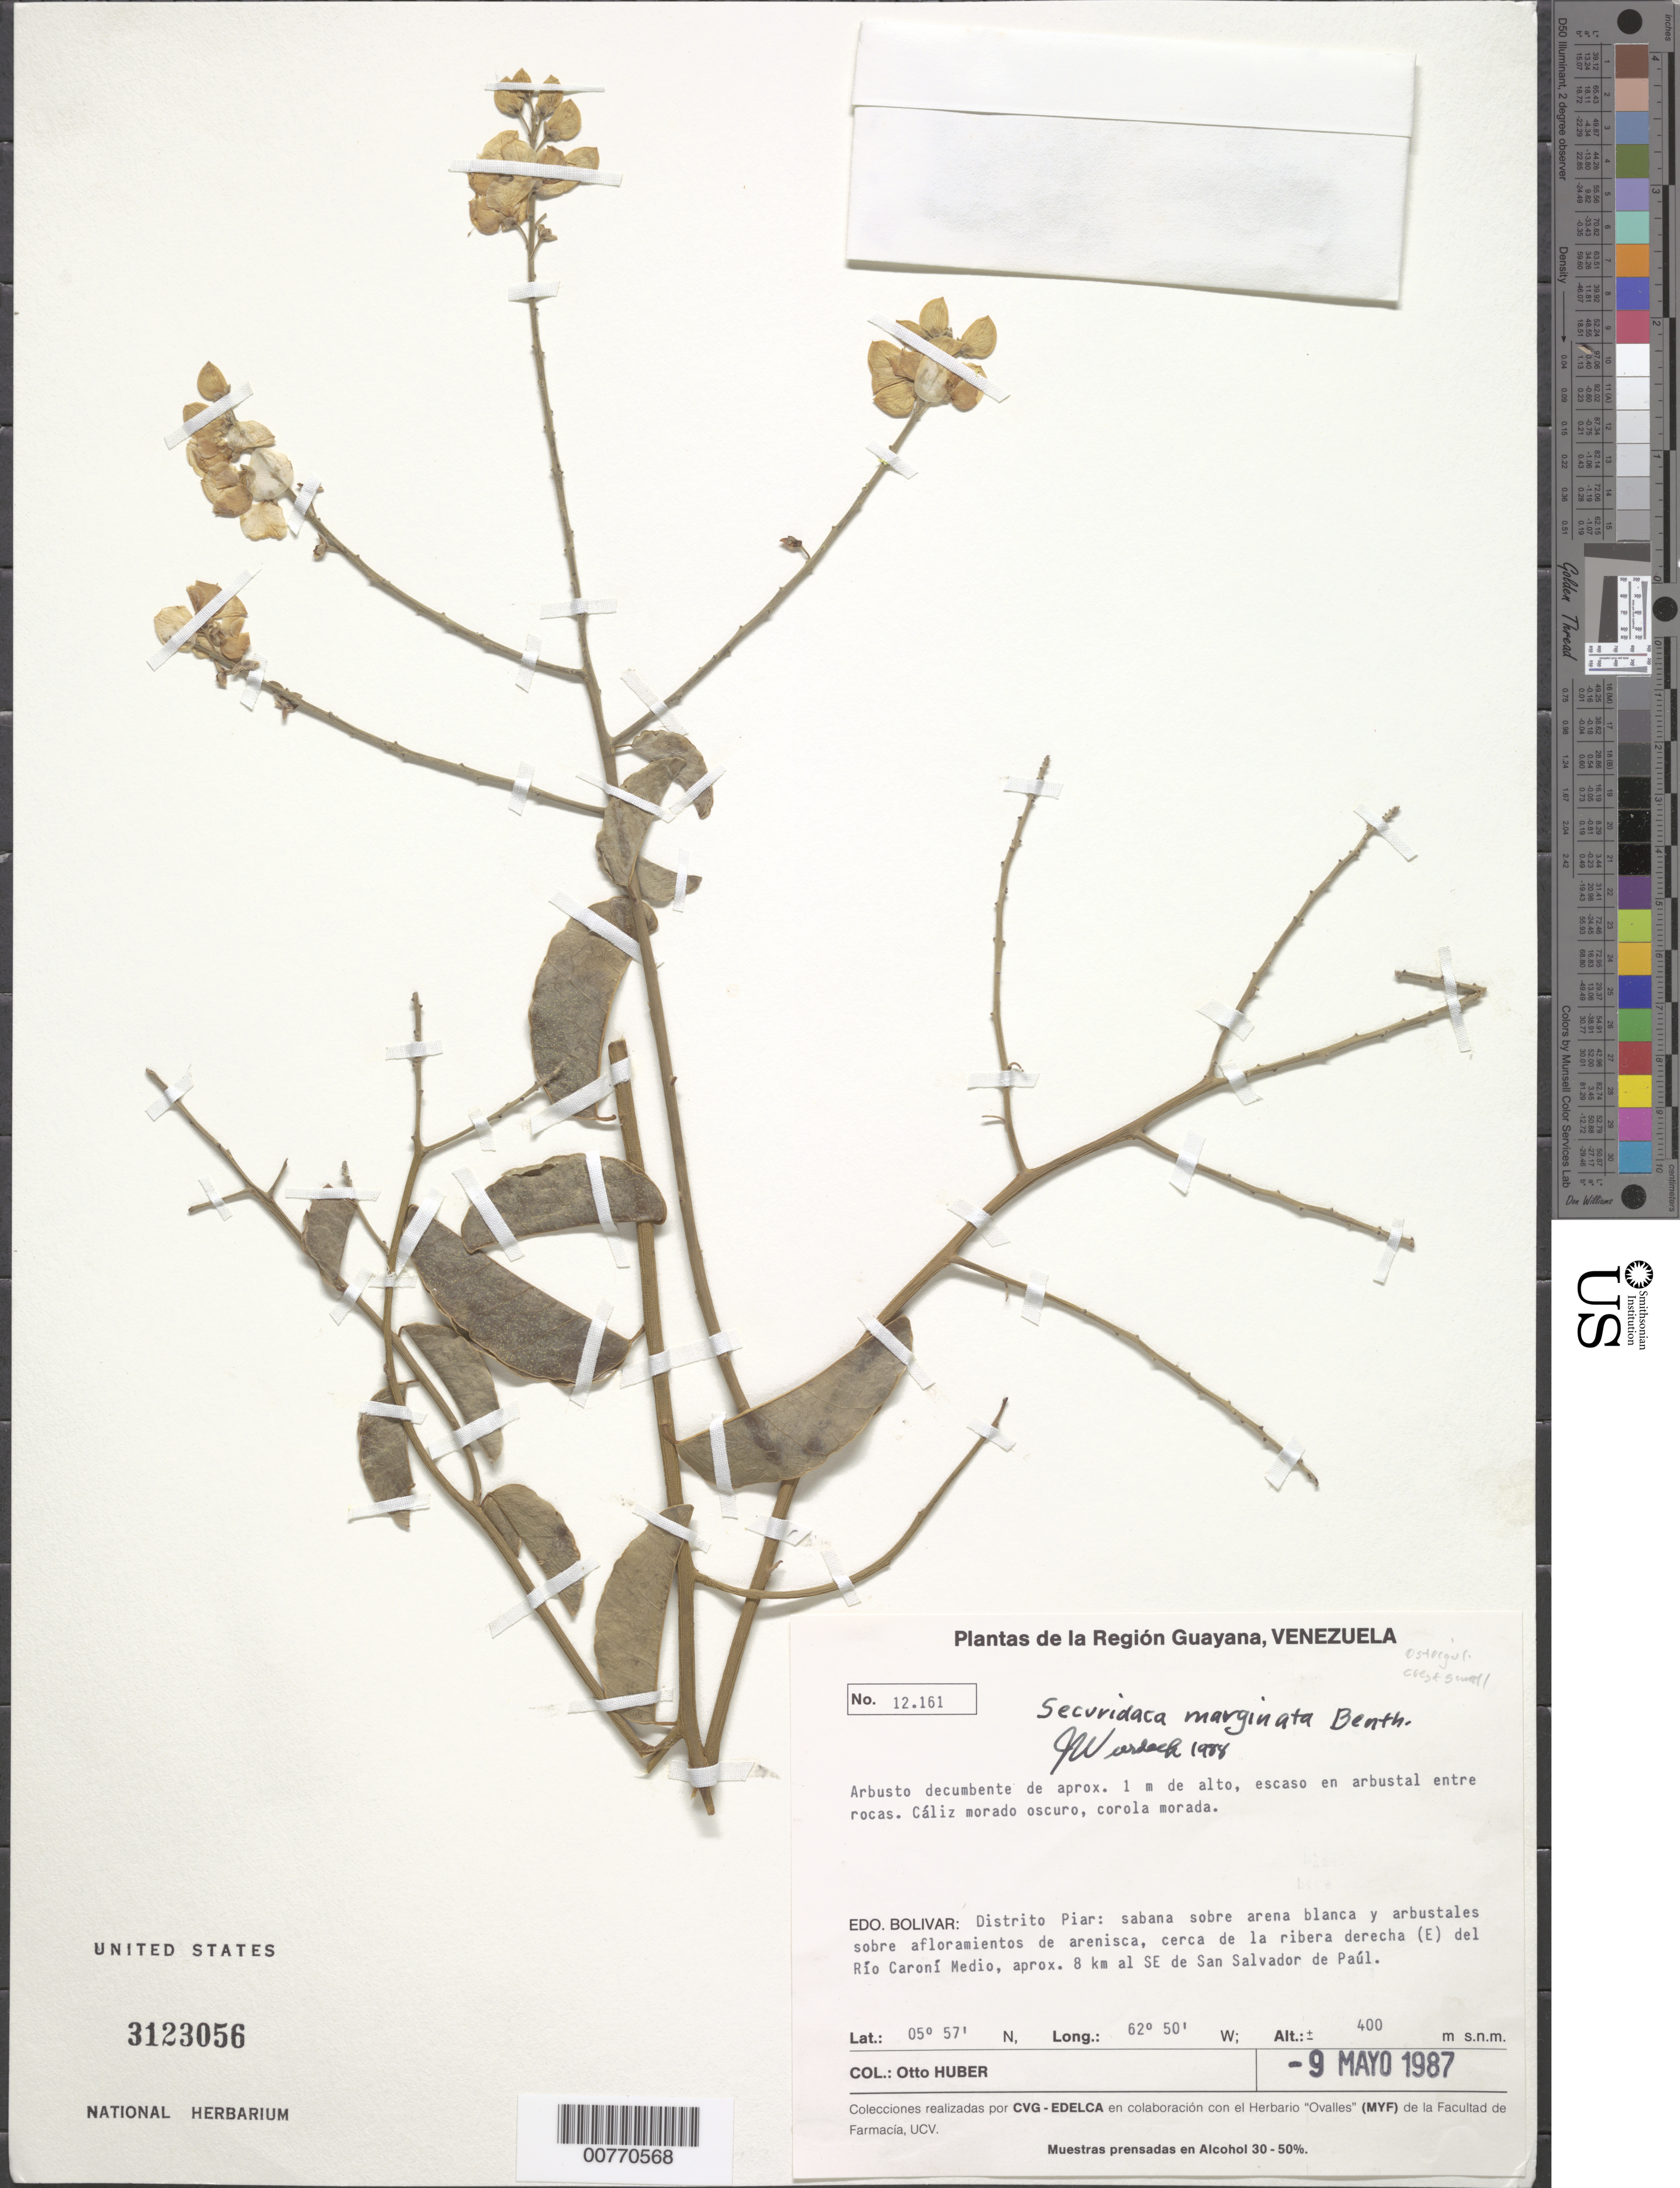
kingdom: Plantae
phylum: Tracheophyta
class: Magnoliopsida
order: Fabales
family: Polygalaceae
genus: Securidaca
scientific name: Securidaca marginata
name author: Benth.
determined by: Wurdack, John J., (US), US (UNITED STATES)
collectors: O. Huber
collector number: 12161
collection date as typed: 9-May-87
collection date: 1987-05-09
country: Venezuela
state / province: Bolívar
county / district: Piar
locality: Río Caroní Medio, aprox. 8 km SE de San Salvador de Paúl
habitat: Arbustal entre rocas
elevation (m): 400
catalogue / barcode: US 3123056